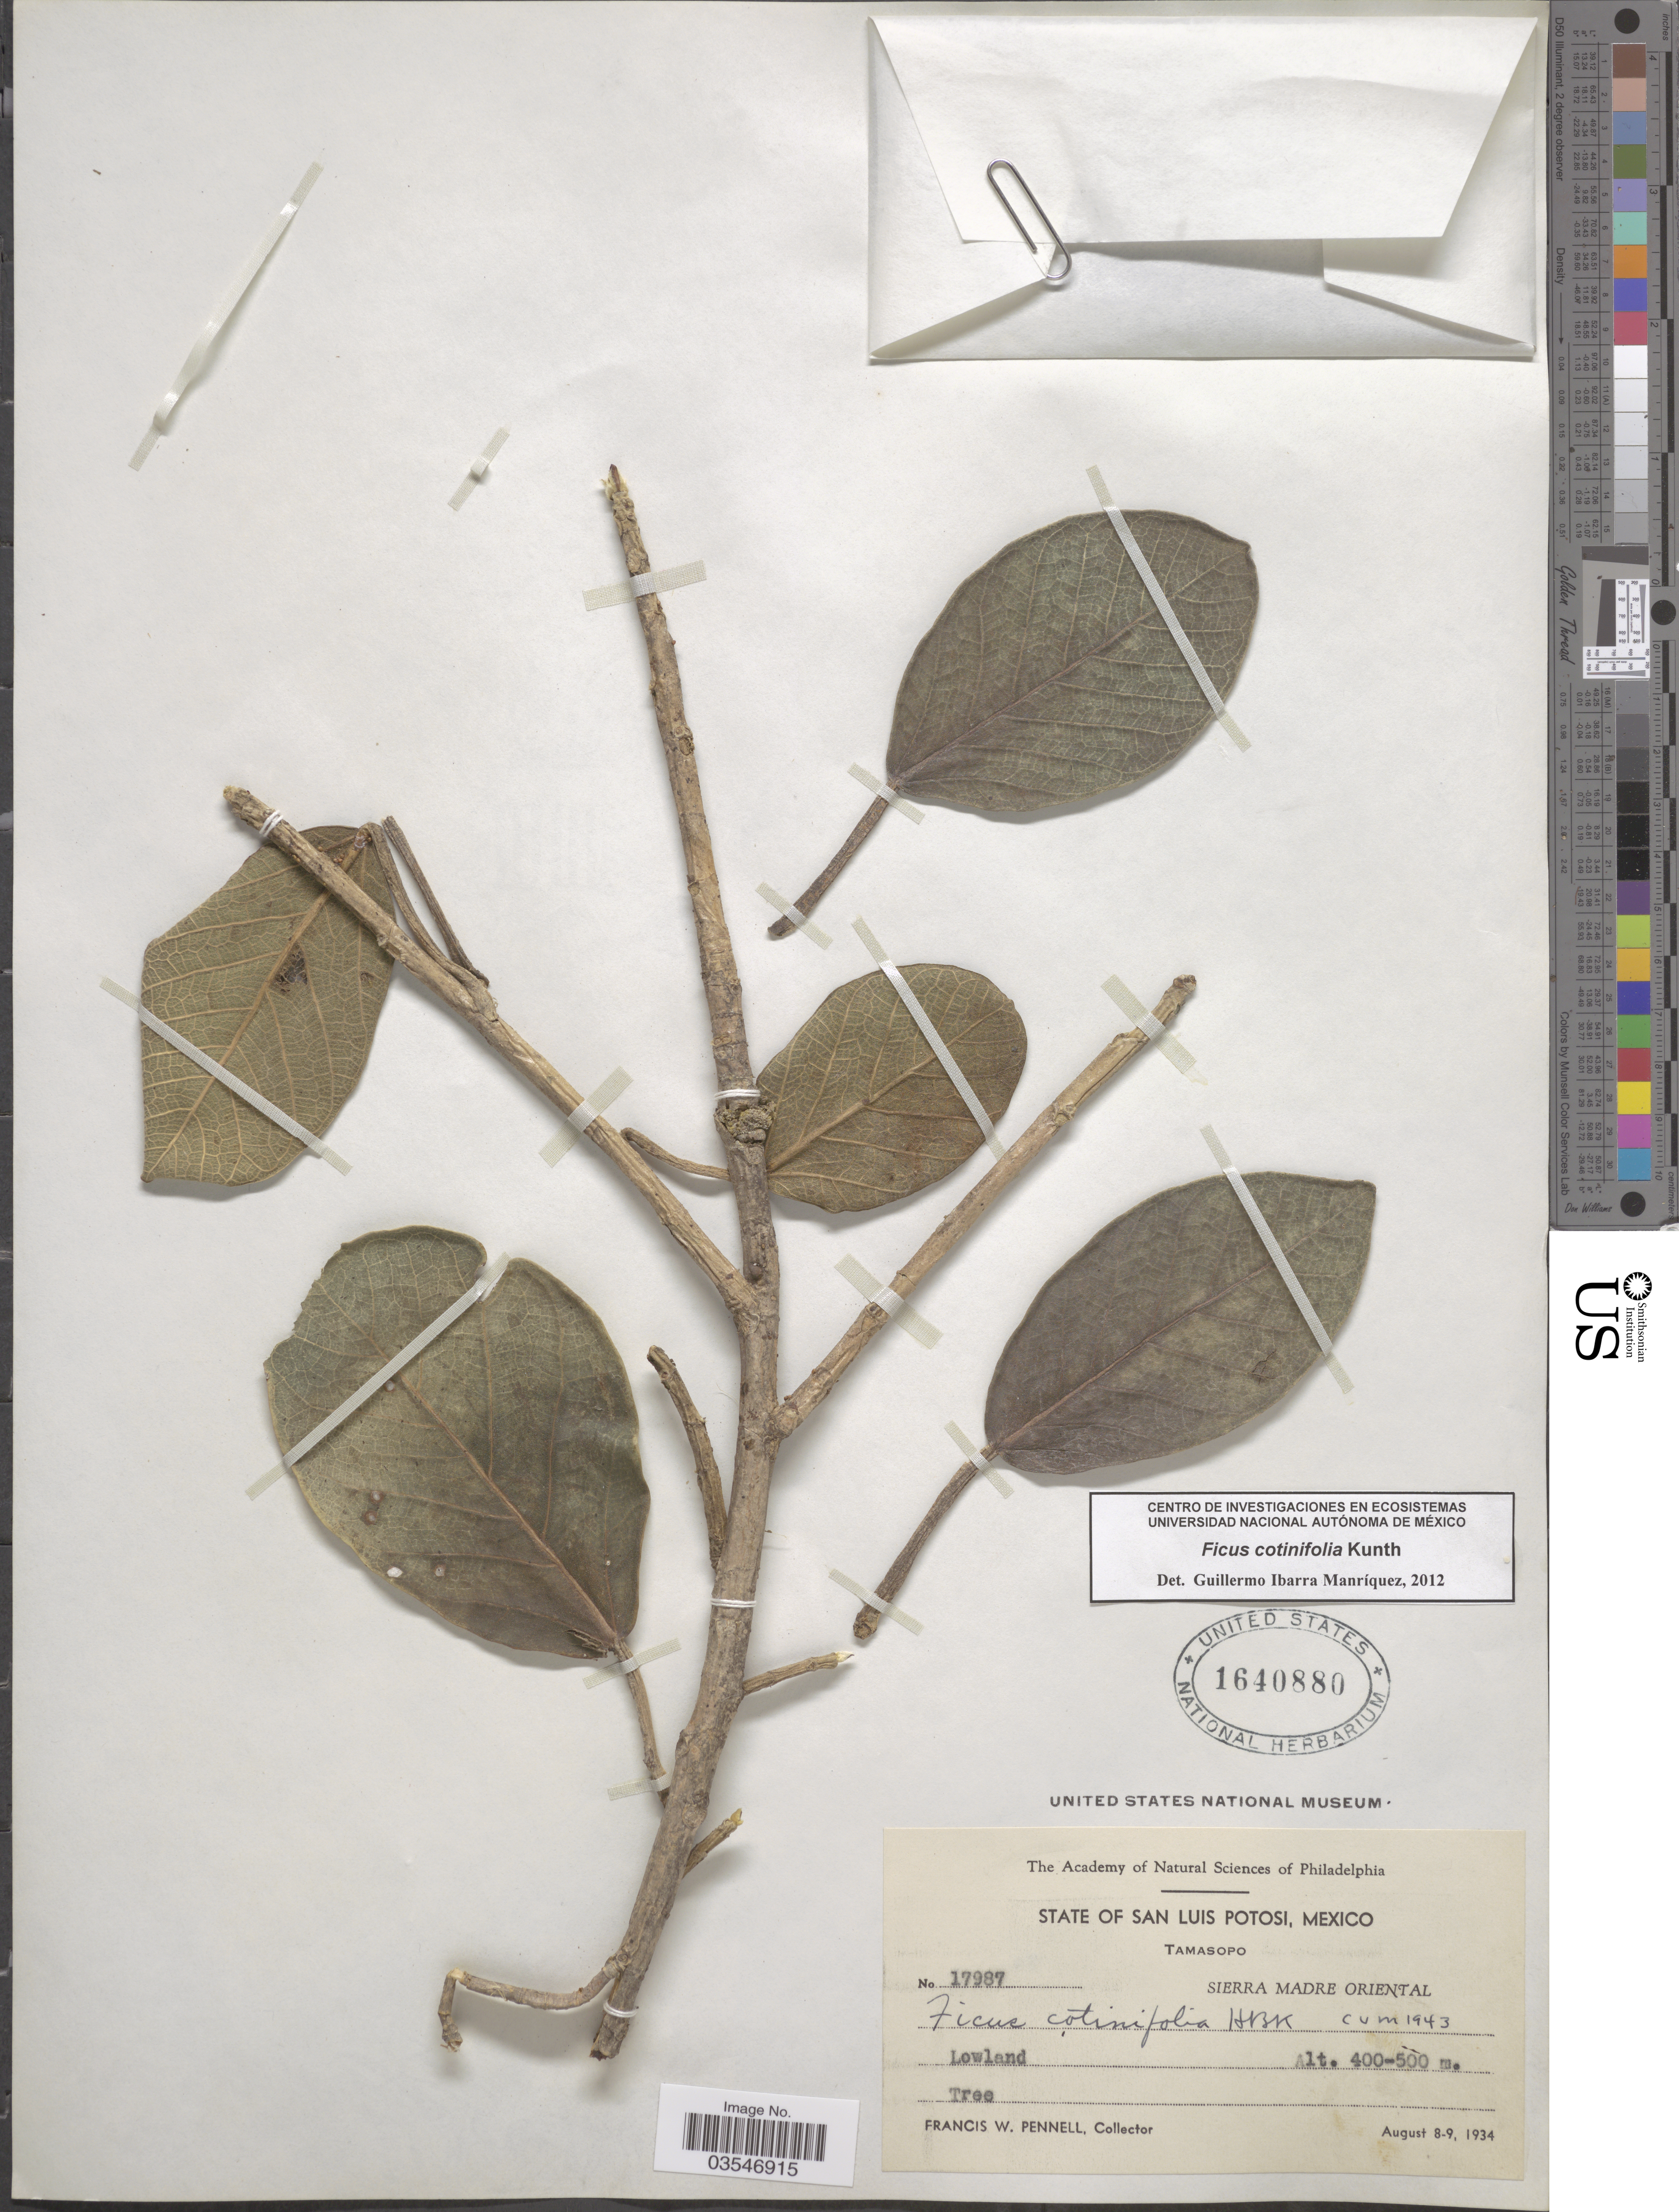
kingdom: Plantae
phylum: Tracheophyta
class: Magnoliopsida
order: Rosales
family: Moraceae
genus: Ficus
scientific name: Ficus cotinifolia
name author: Kunth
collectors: F. W. Pennell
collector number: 17987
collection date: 1934-08-08/1934-08-09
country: Mexico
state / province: San Luis Potosí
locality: Tamasopo. Sierra Madre Oriental.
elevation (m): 400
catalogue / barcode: US 1640880